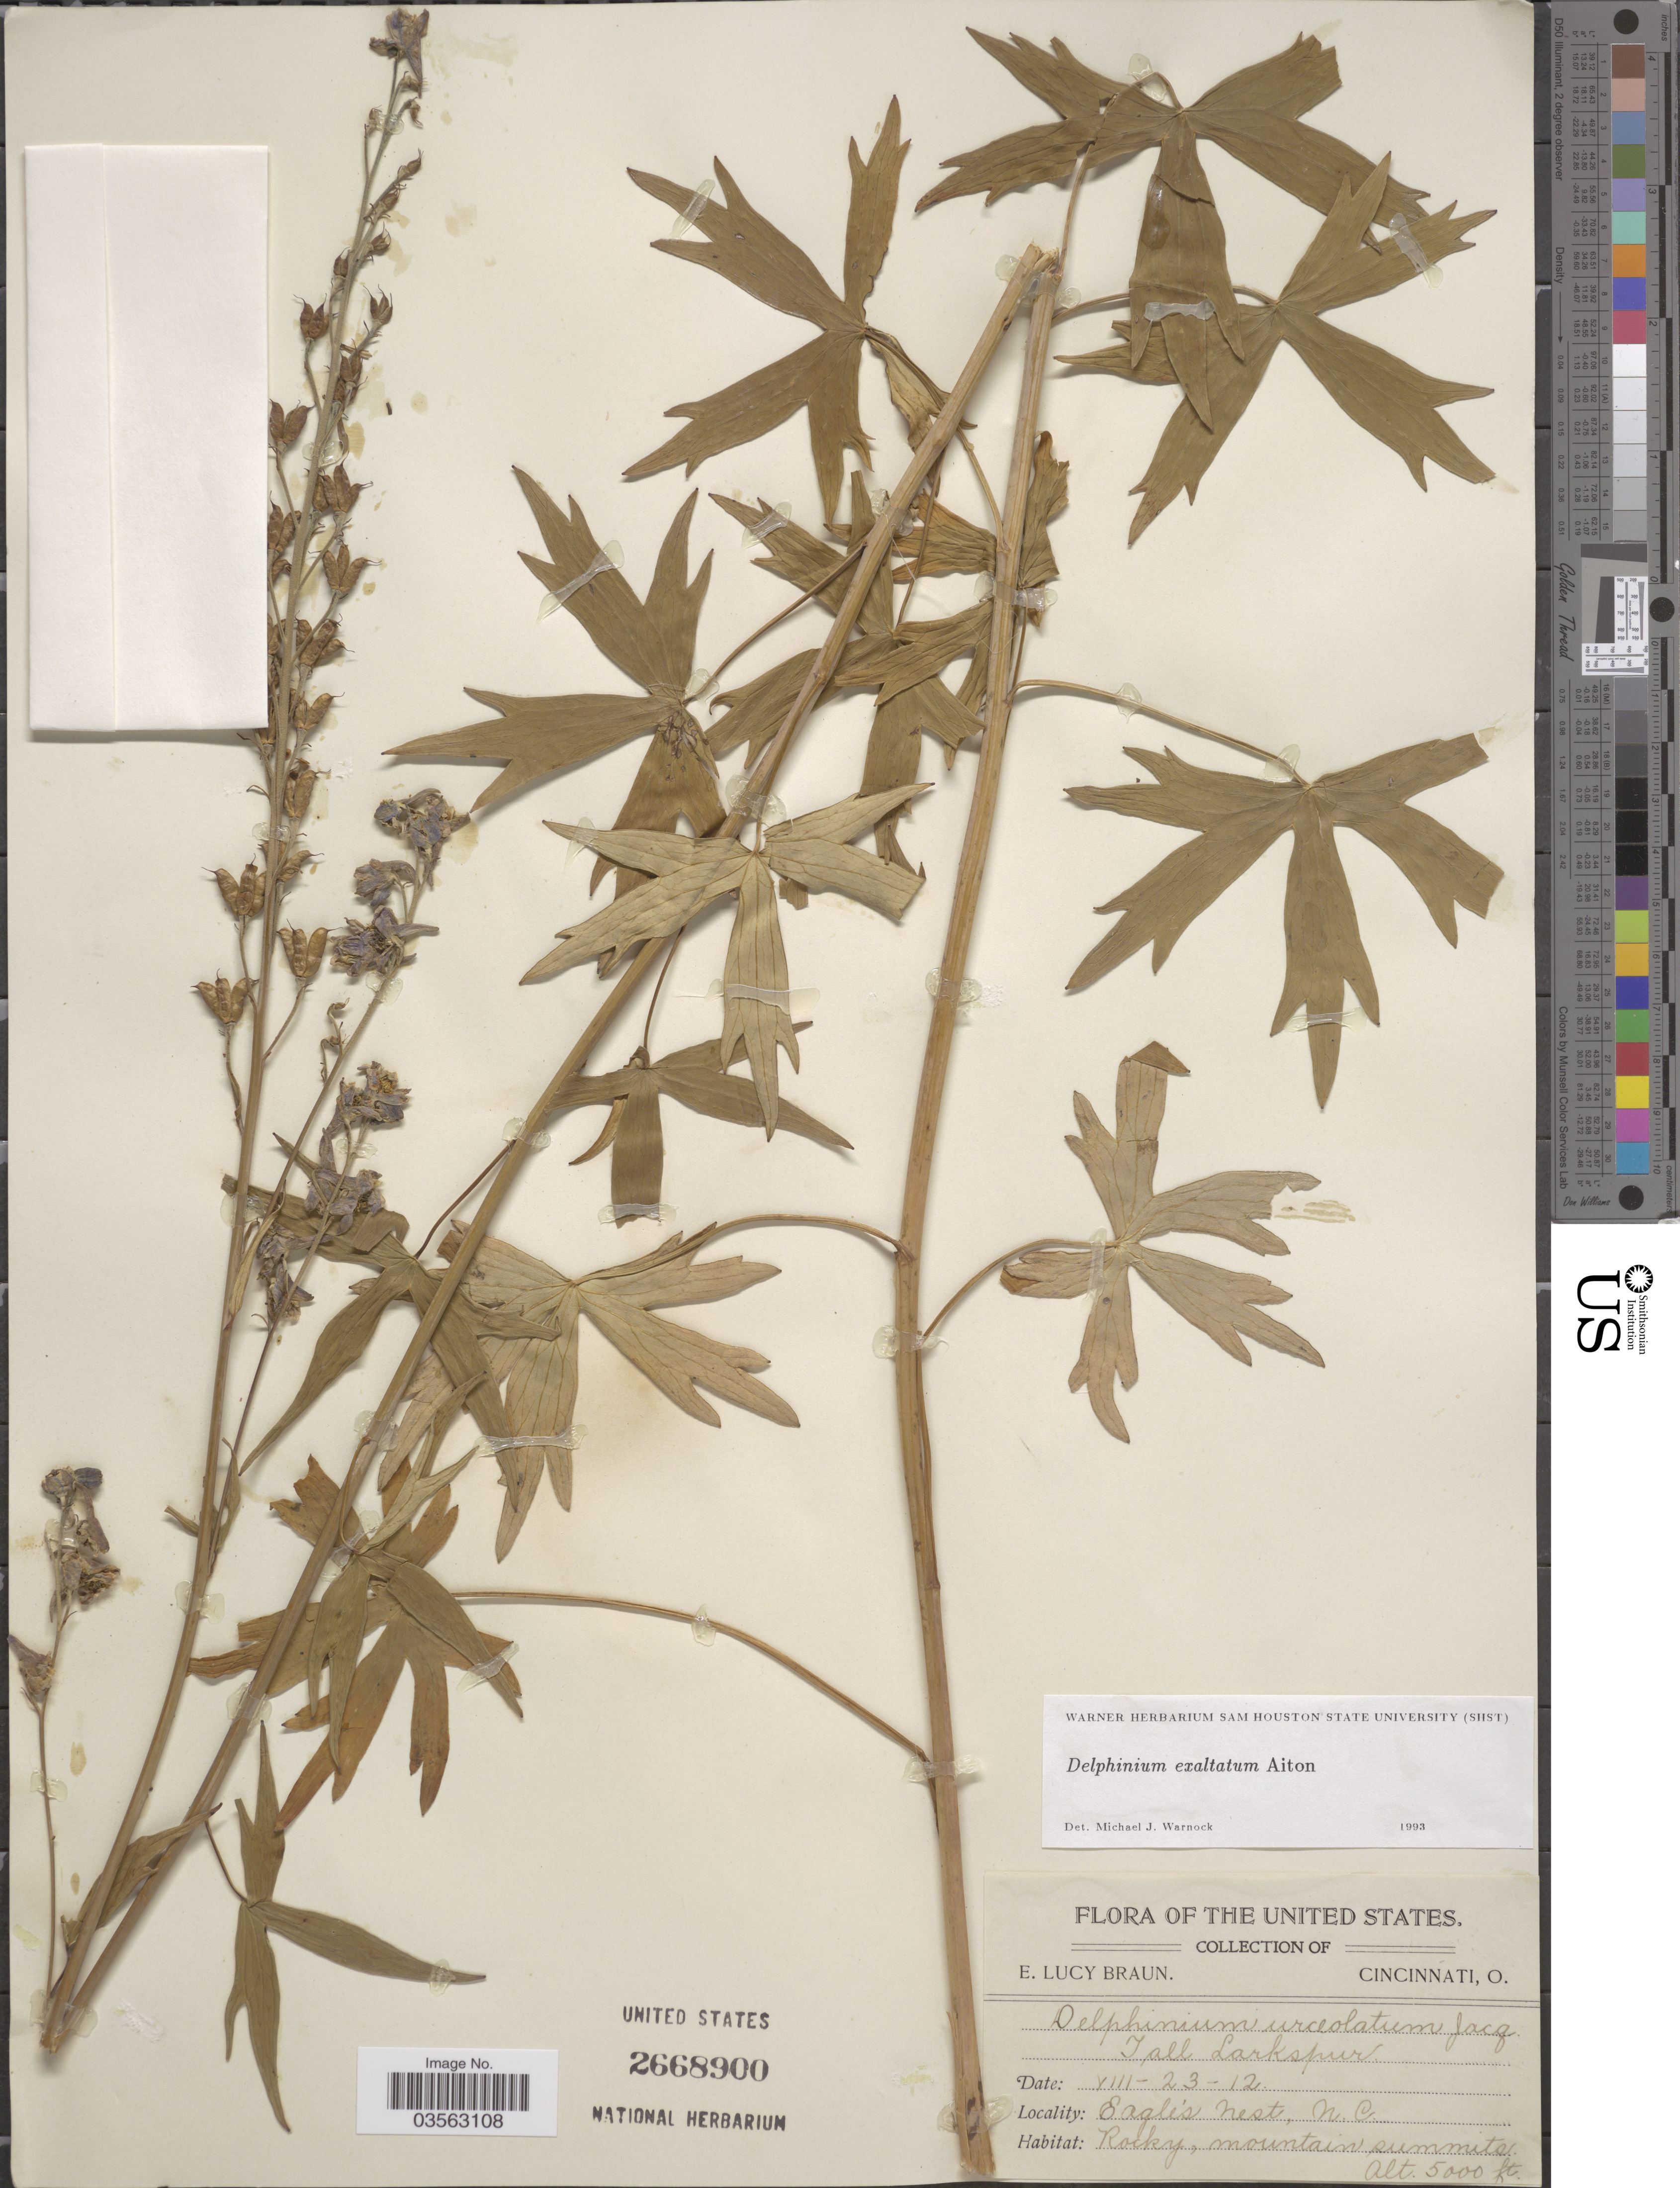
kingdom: Plantae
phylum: Tracheophyta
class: Magnoliopsida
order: Ranunculales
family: Ranunculaceae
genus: Delphinium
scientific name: Delphinium exaltatum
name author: Aiton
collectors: E. L. Braun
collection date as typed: Transcribed d/m/y: 23/8/12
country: United States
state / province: North Carolina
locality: Eagle's Nest.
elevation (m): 1524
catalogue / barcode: US 2668900